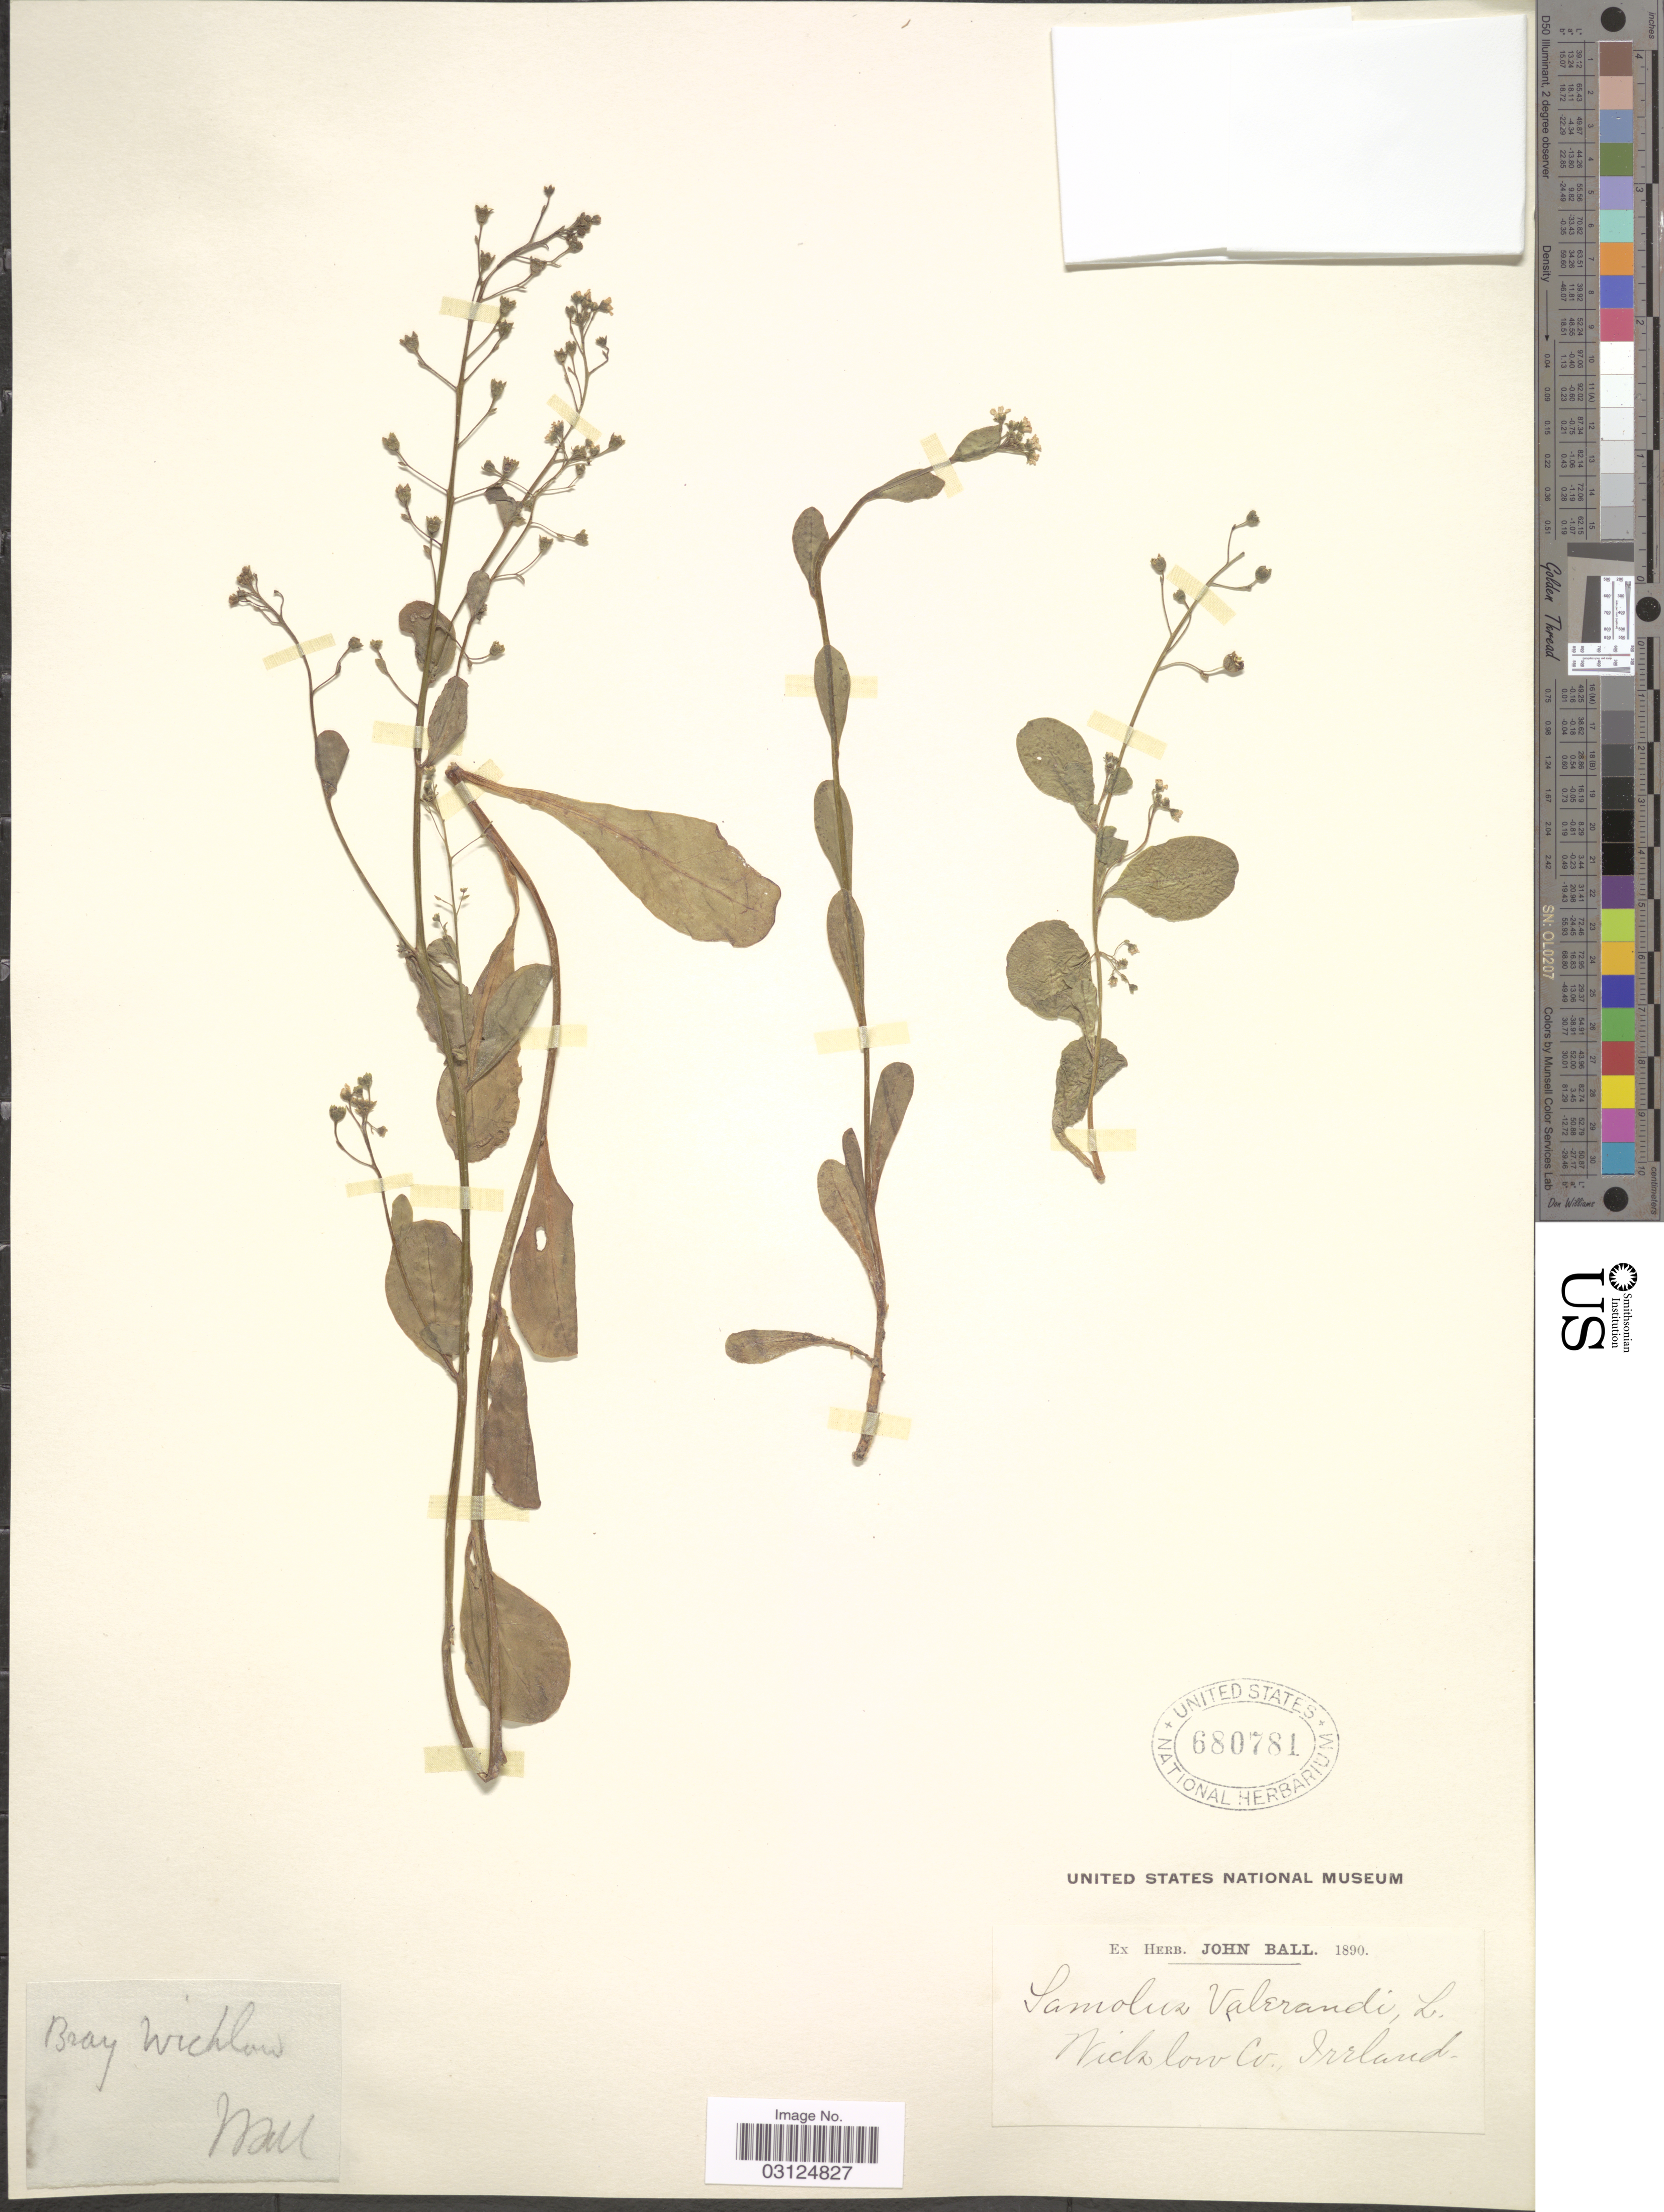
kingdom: Plantae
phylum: Tracheophyta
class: Magnoliopsida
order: Ericales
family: Primulaceae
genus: Samolus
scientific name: Samolus valerandi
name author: L.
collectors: J. Ball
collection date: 1890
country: Ireland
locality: Bray Wichlow Co.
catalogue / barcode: US 680781